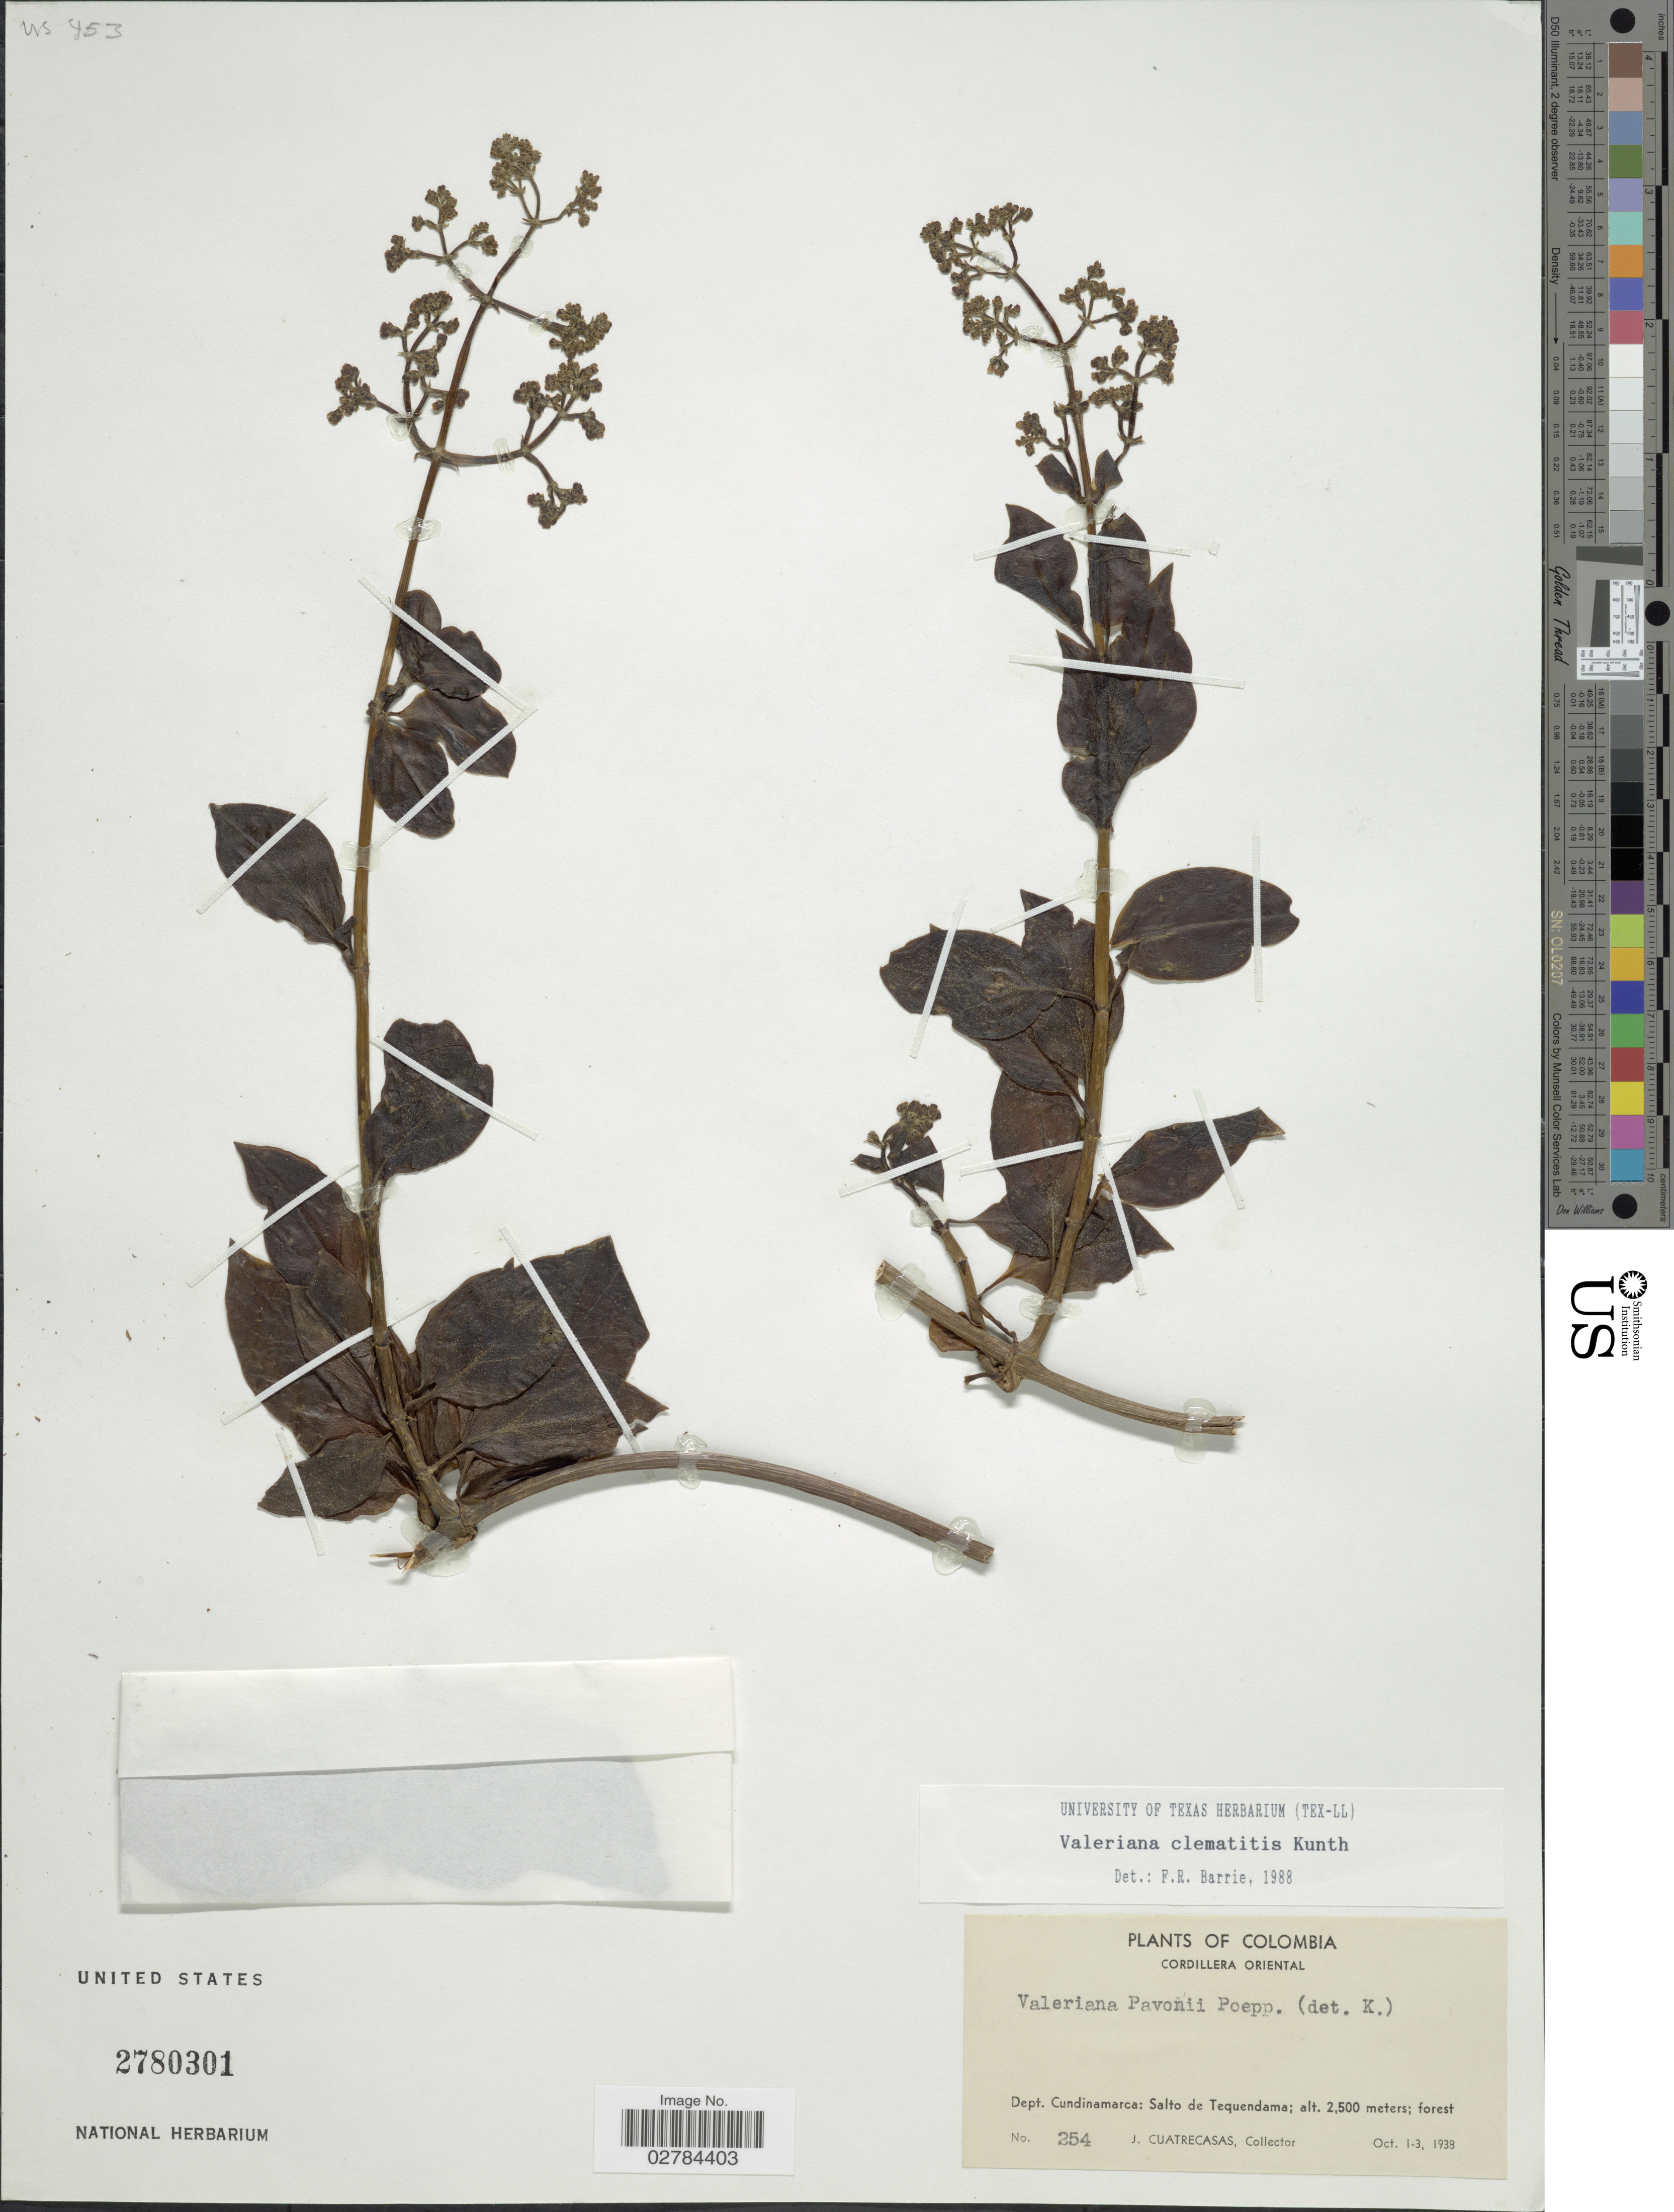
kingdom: Plantae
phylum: Tracheophyta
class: Magnoliopsida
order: Dipsacales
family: Caprifoliaceae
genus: Valeriana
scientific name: Valeriana clematitis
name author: Kunth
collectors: J. Cuatrecasas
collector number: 254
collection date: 1938-10-01/1938-10-03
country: Colombia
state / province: Cundinamarca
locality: Cordillera Oriental. Dept. Cundinamarca: Salto de Tequendama.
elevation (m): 2500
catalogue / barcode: US 2780301